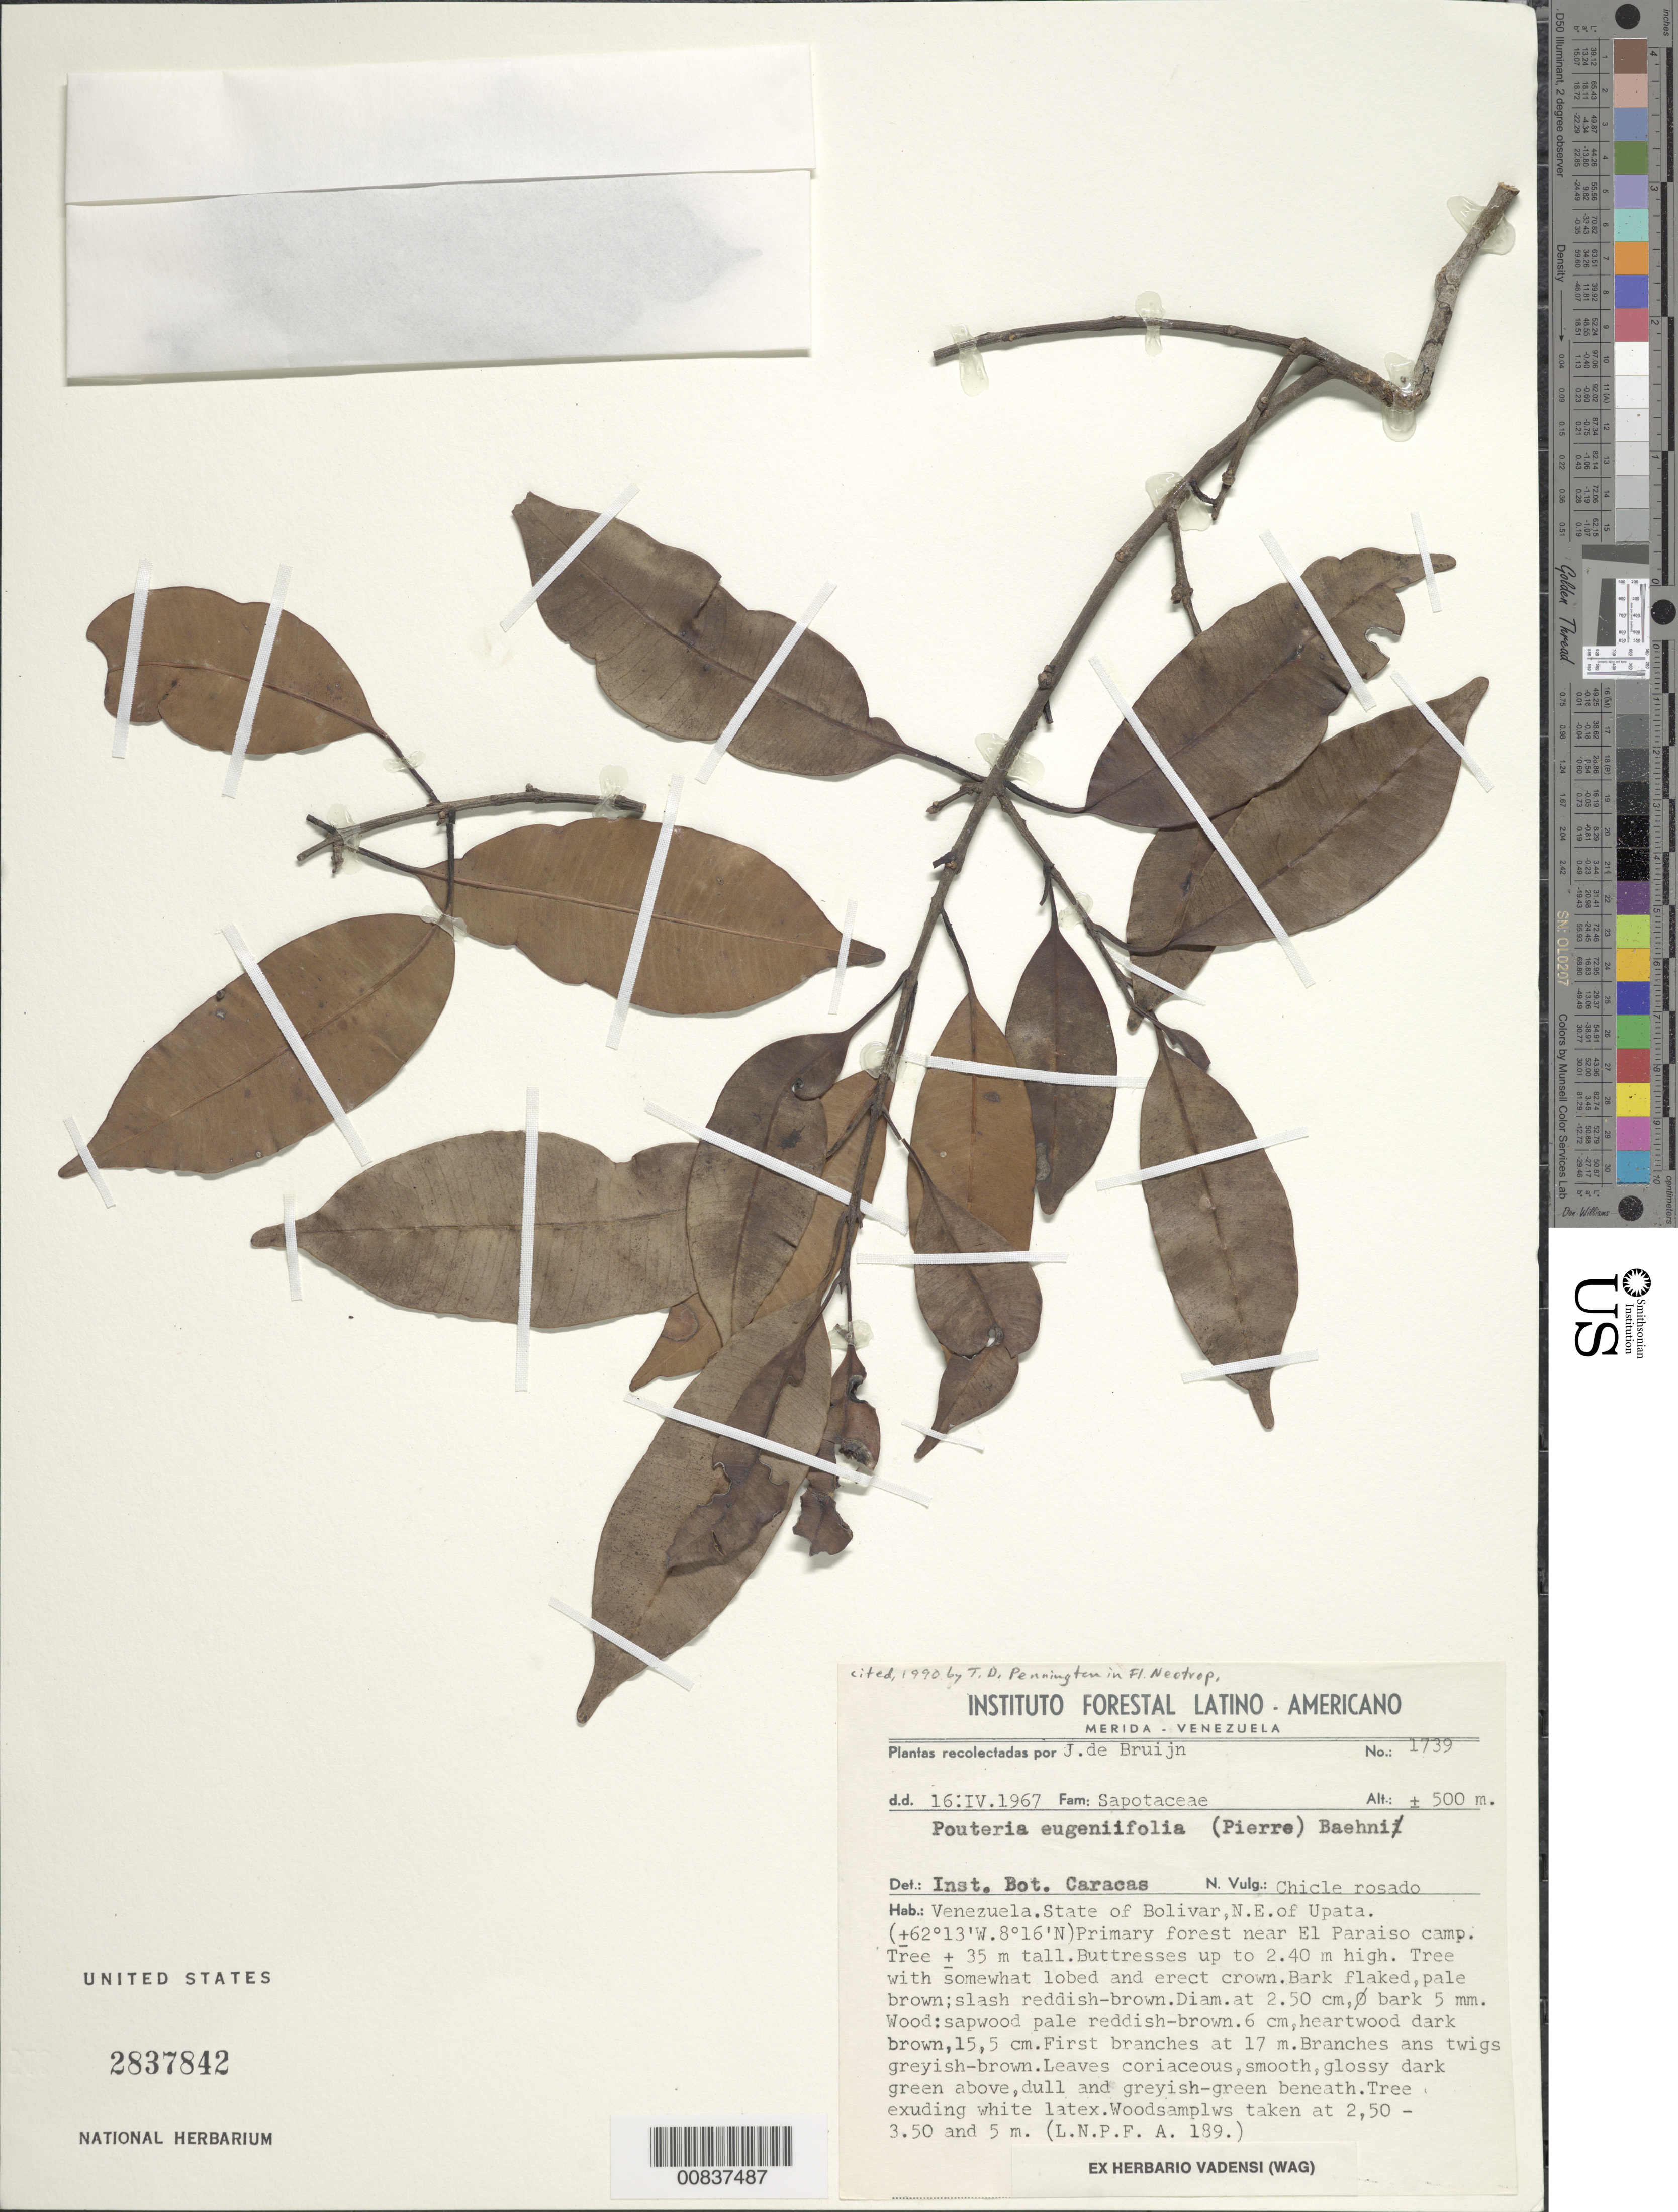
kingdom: Plantae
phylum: Tracheophyta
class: Magnoliopsida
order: Ericales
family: Sapotaceae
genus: Pouteria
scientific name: Pouteria eugeniifolia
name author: (Pierre) Baehni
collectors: J. Bruijn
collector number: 1739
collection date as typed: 16-Apr-67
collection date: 1967-04-16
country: Venezuela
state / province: Bolívar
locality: Upata, NE of, near El Paraiso camp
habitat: Primary forest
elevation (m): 500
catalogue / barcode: US 2837842